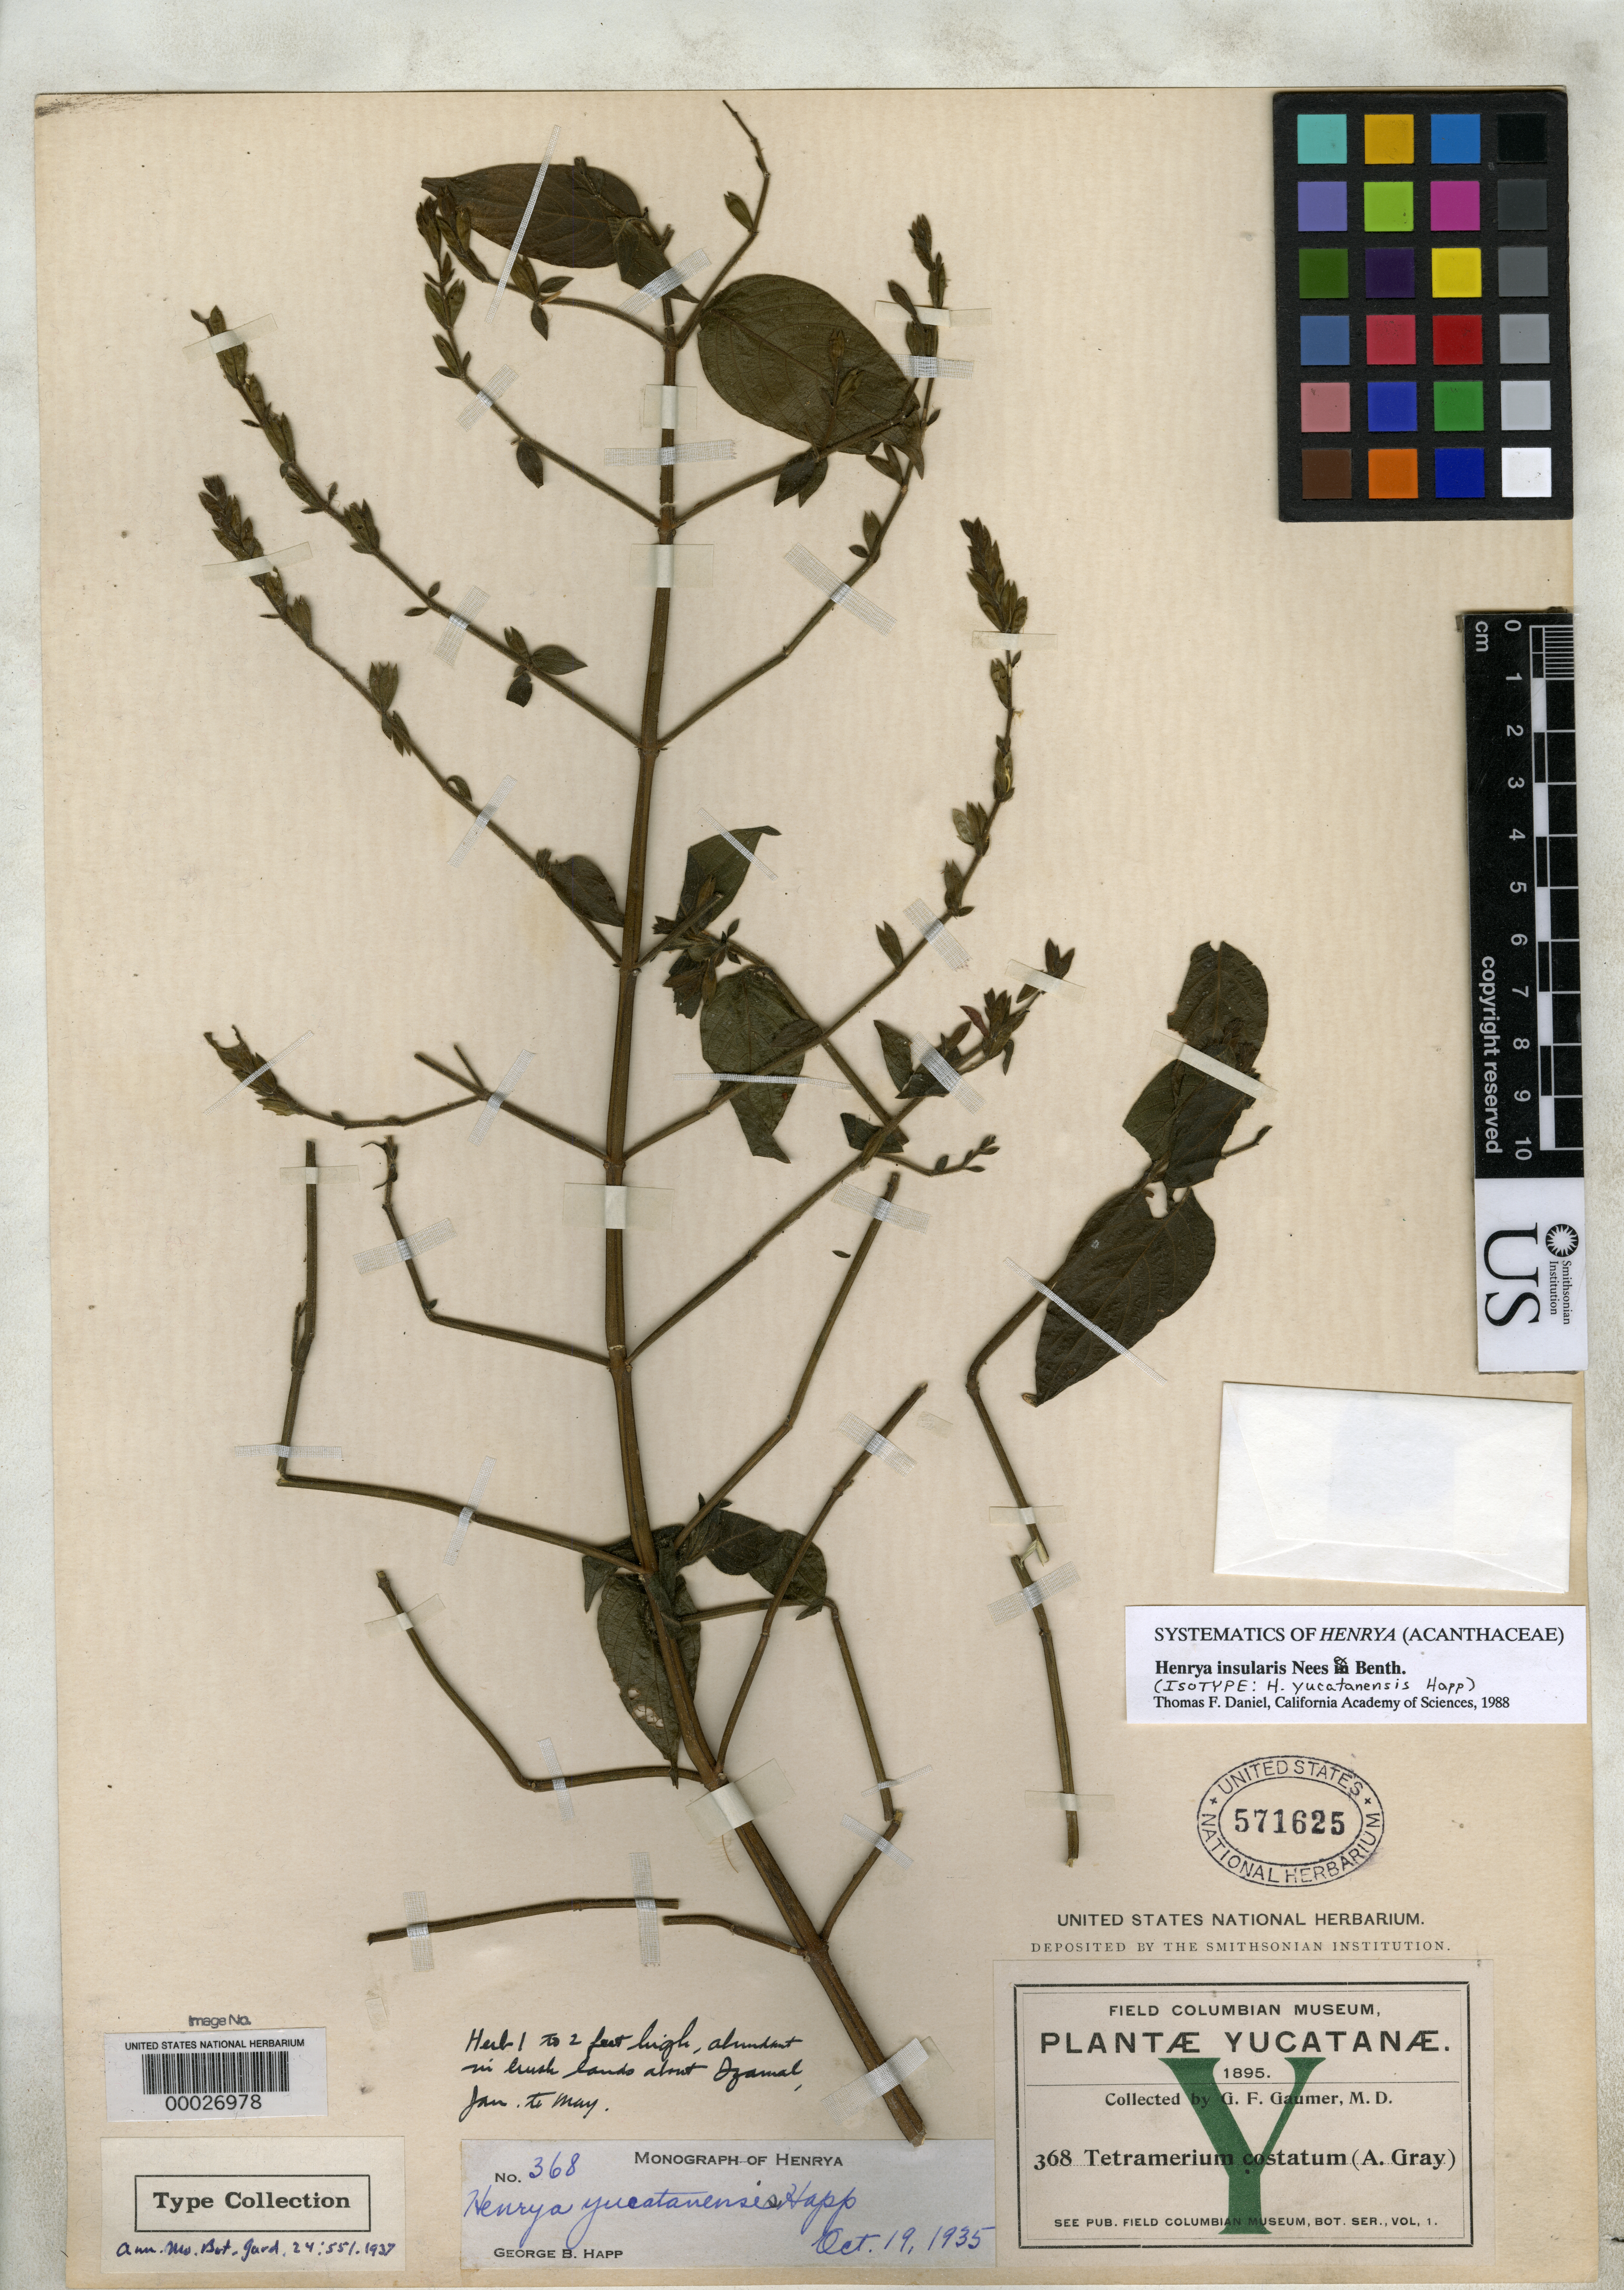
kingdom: Plantae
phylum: Tracheophyta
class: Magnoliopsida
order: Lamiales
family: Acanthaceae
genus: Henrya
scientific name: Henrya yucatanensis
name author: Happ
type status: Isotype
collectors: G. F. Gaumer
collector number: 368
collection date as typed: Jan 1895 to -- May 1895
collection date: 1895-01/1895-05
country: Mexico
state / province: Yucatán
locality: Brushalnds about Izamal.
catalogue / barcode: US 571625